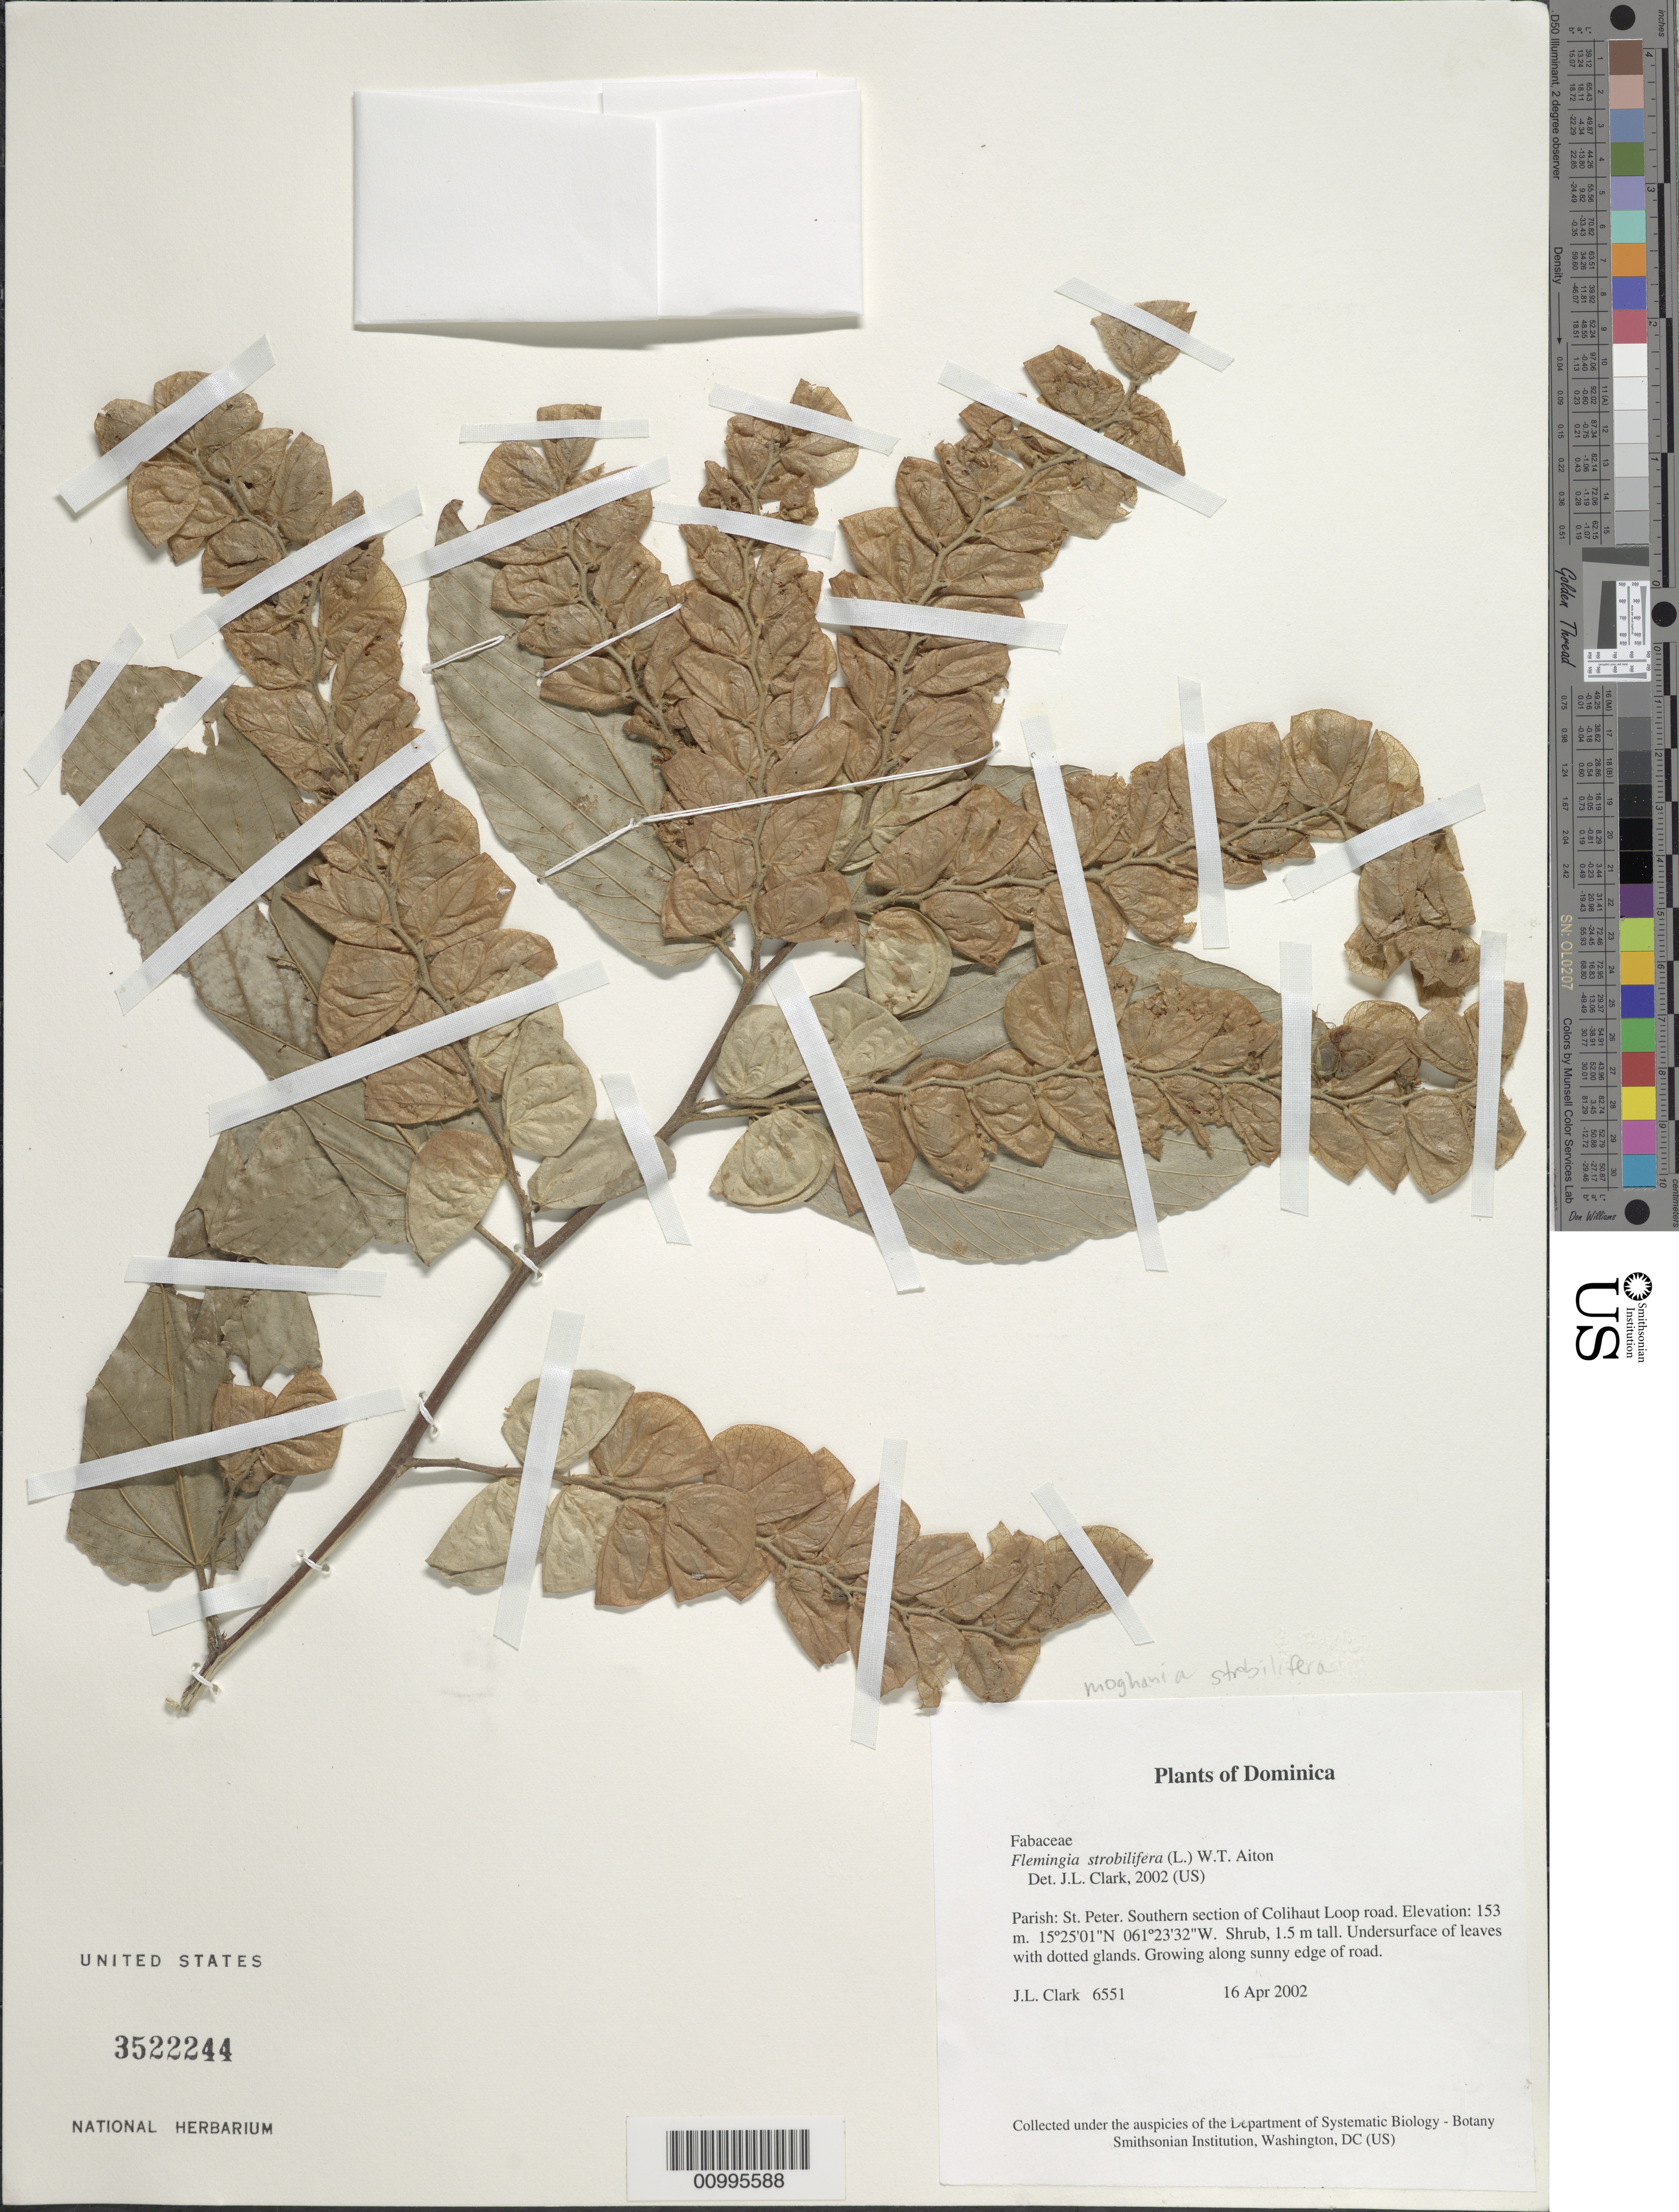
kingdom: Plantae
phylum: Tracheophyta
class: Magnoliopsida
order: Fabales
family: Fabaceae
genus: Flemingia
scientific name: Flemingia strobilifera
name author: (L.) W.T. Aiton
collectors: J. L. Clark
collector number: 6551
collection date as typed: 16 Apr 2002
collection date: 2002-04-16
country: Dominica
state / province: St. Peter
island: Dominica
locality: Along road. Southern section of Colihaut Loop road.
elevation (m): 153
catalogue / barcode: US 3522244